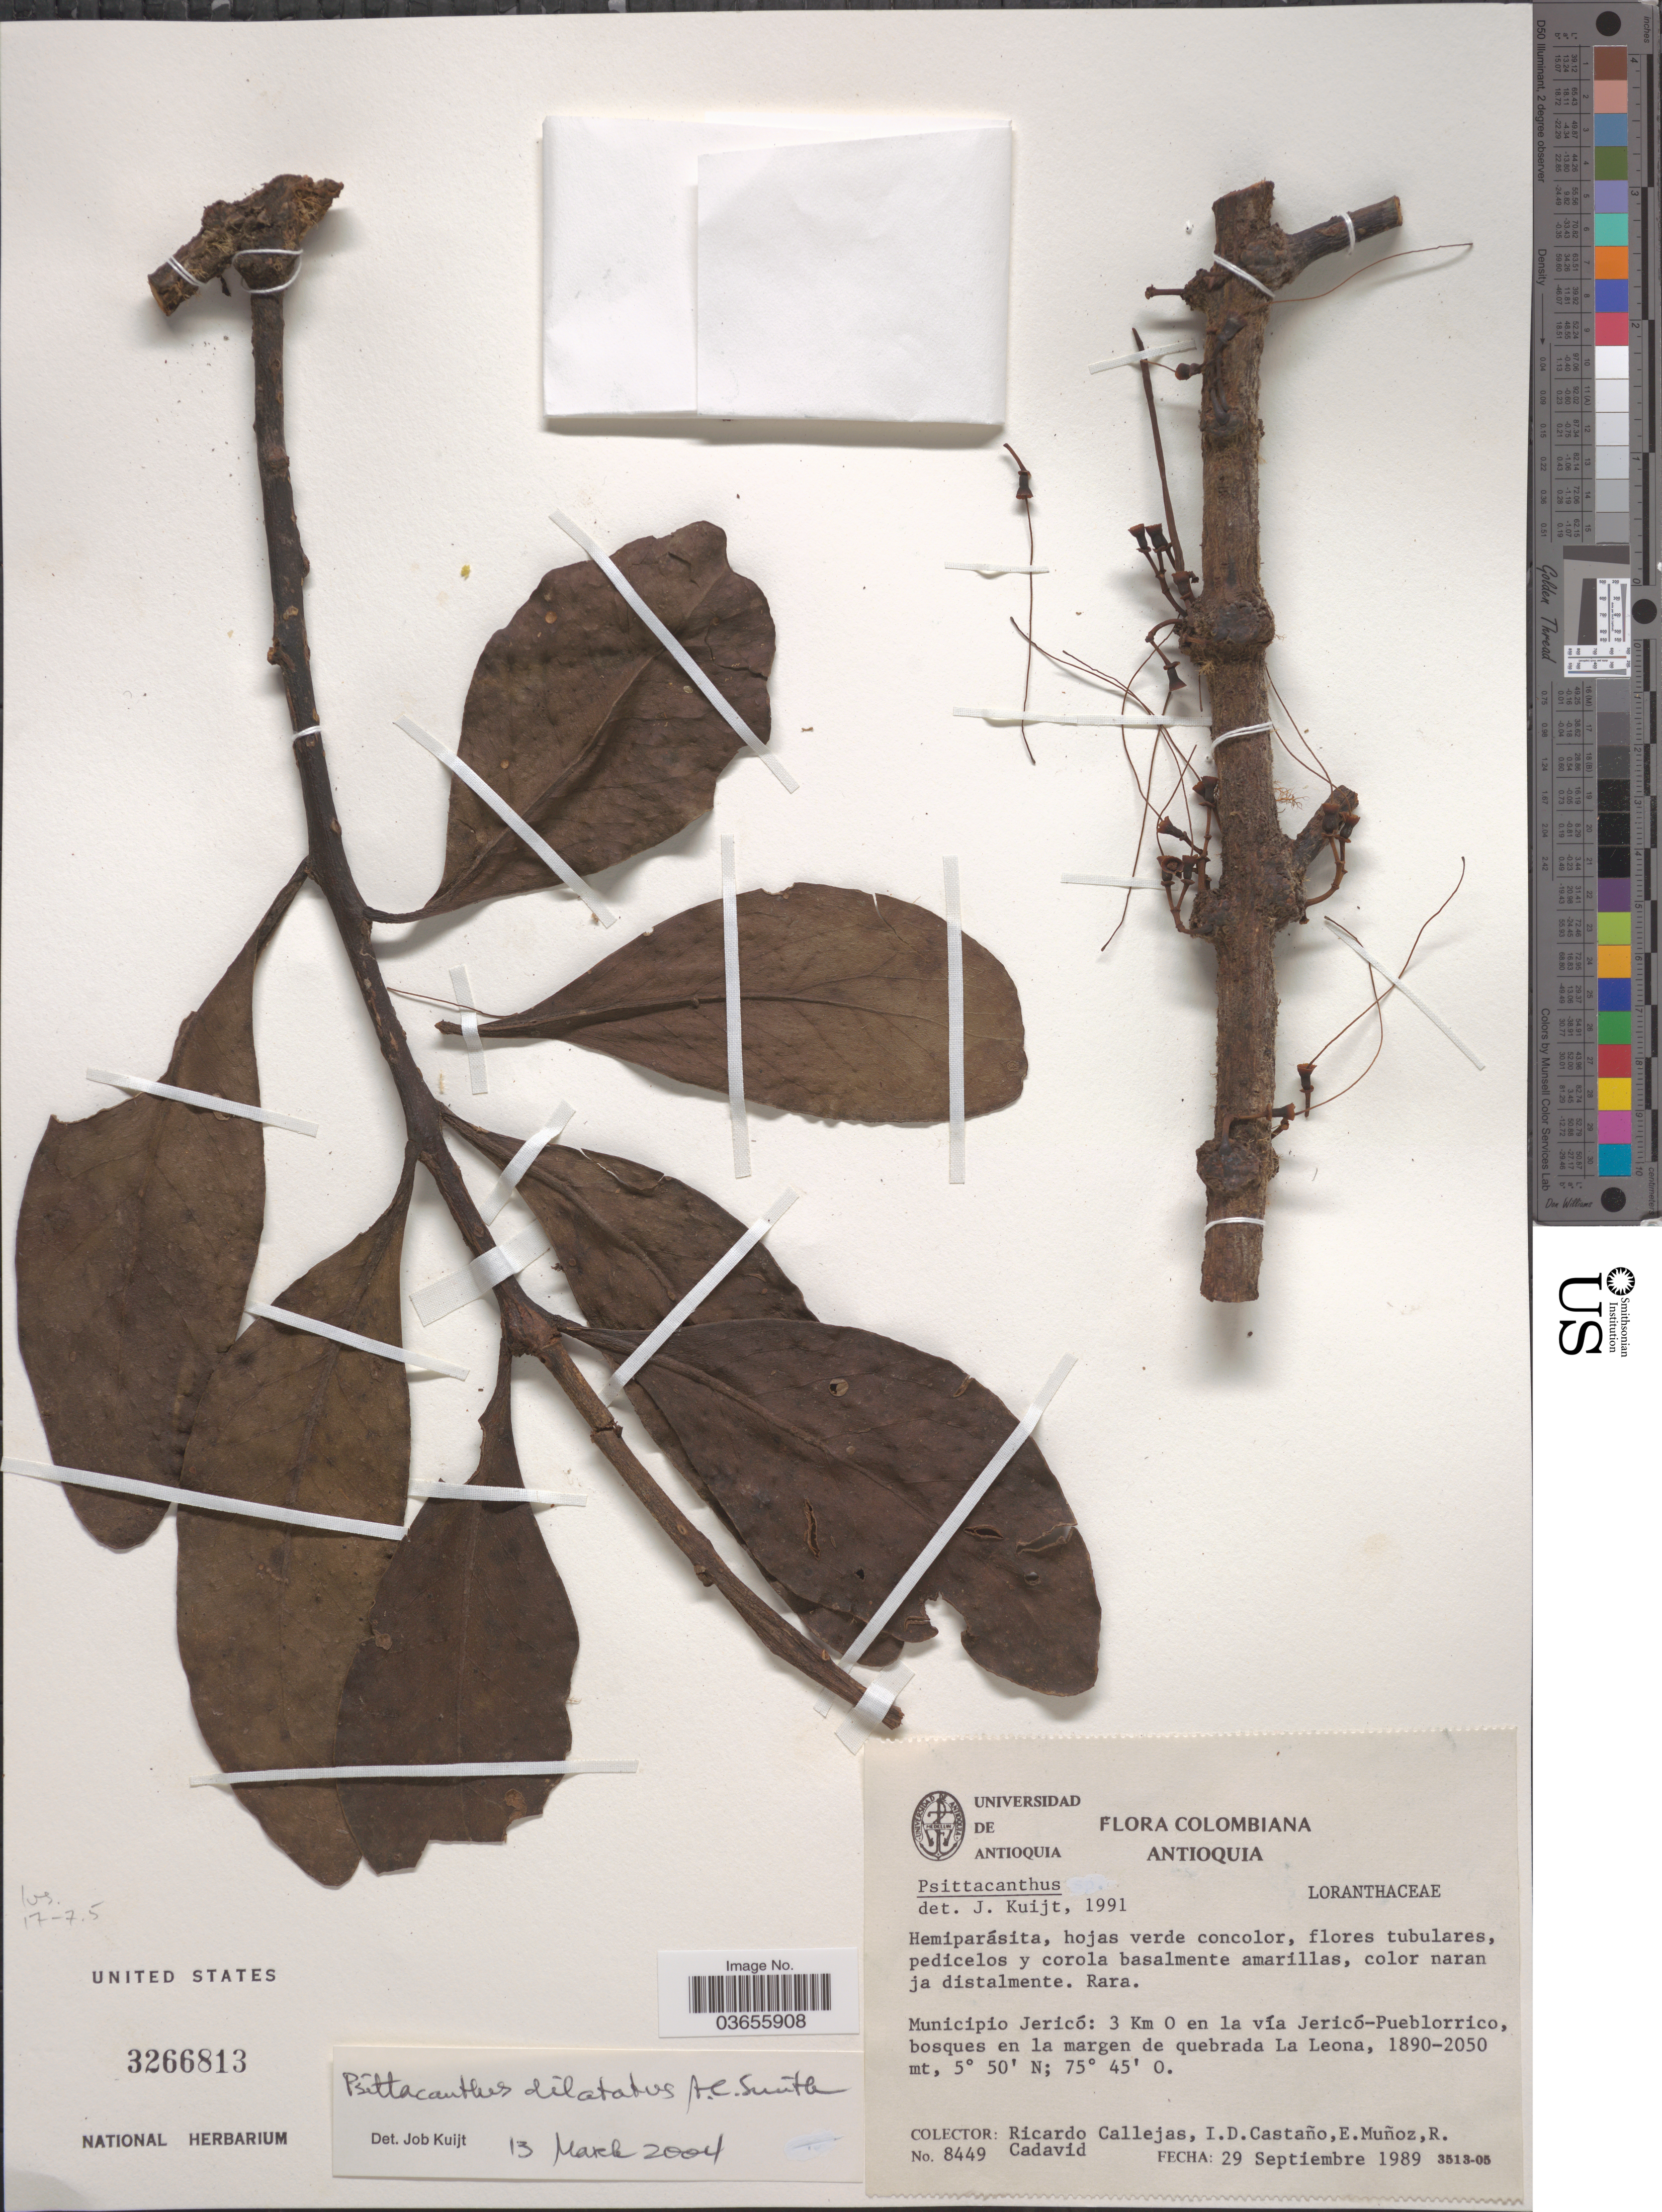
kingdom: Plantae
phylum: Tracheophyta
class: Magnoliopsida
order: Santalales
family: Loranthaceae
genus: Psittacanthus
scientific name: Psittacanthus dilatatus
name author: A.C. Sm.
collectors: R. Callejas, I. Castaño, E. Munoz & R. Cadavid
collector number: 8449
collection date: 1989-09-29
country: Colombia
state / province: Antioquia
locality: Municipio Jericó: 3 Km O en la vía Jericó-Pueblorrico, bosques en la margen de quebrada La Leona.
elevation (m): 1890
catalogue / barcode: US 3266813